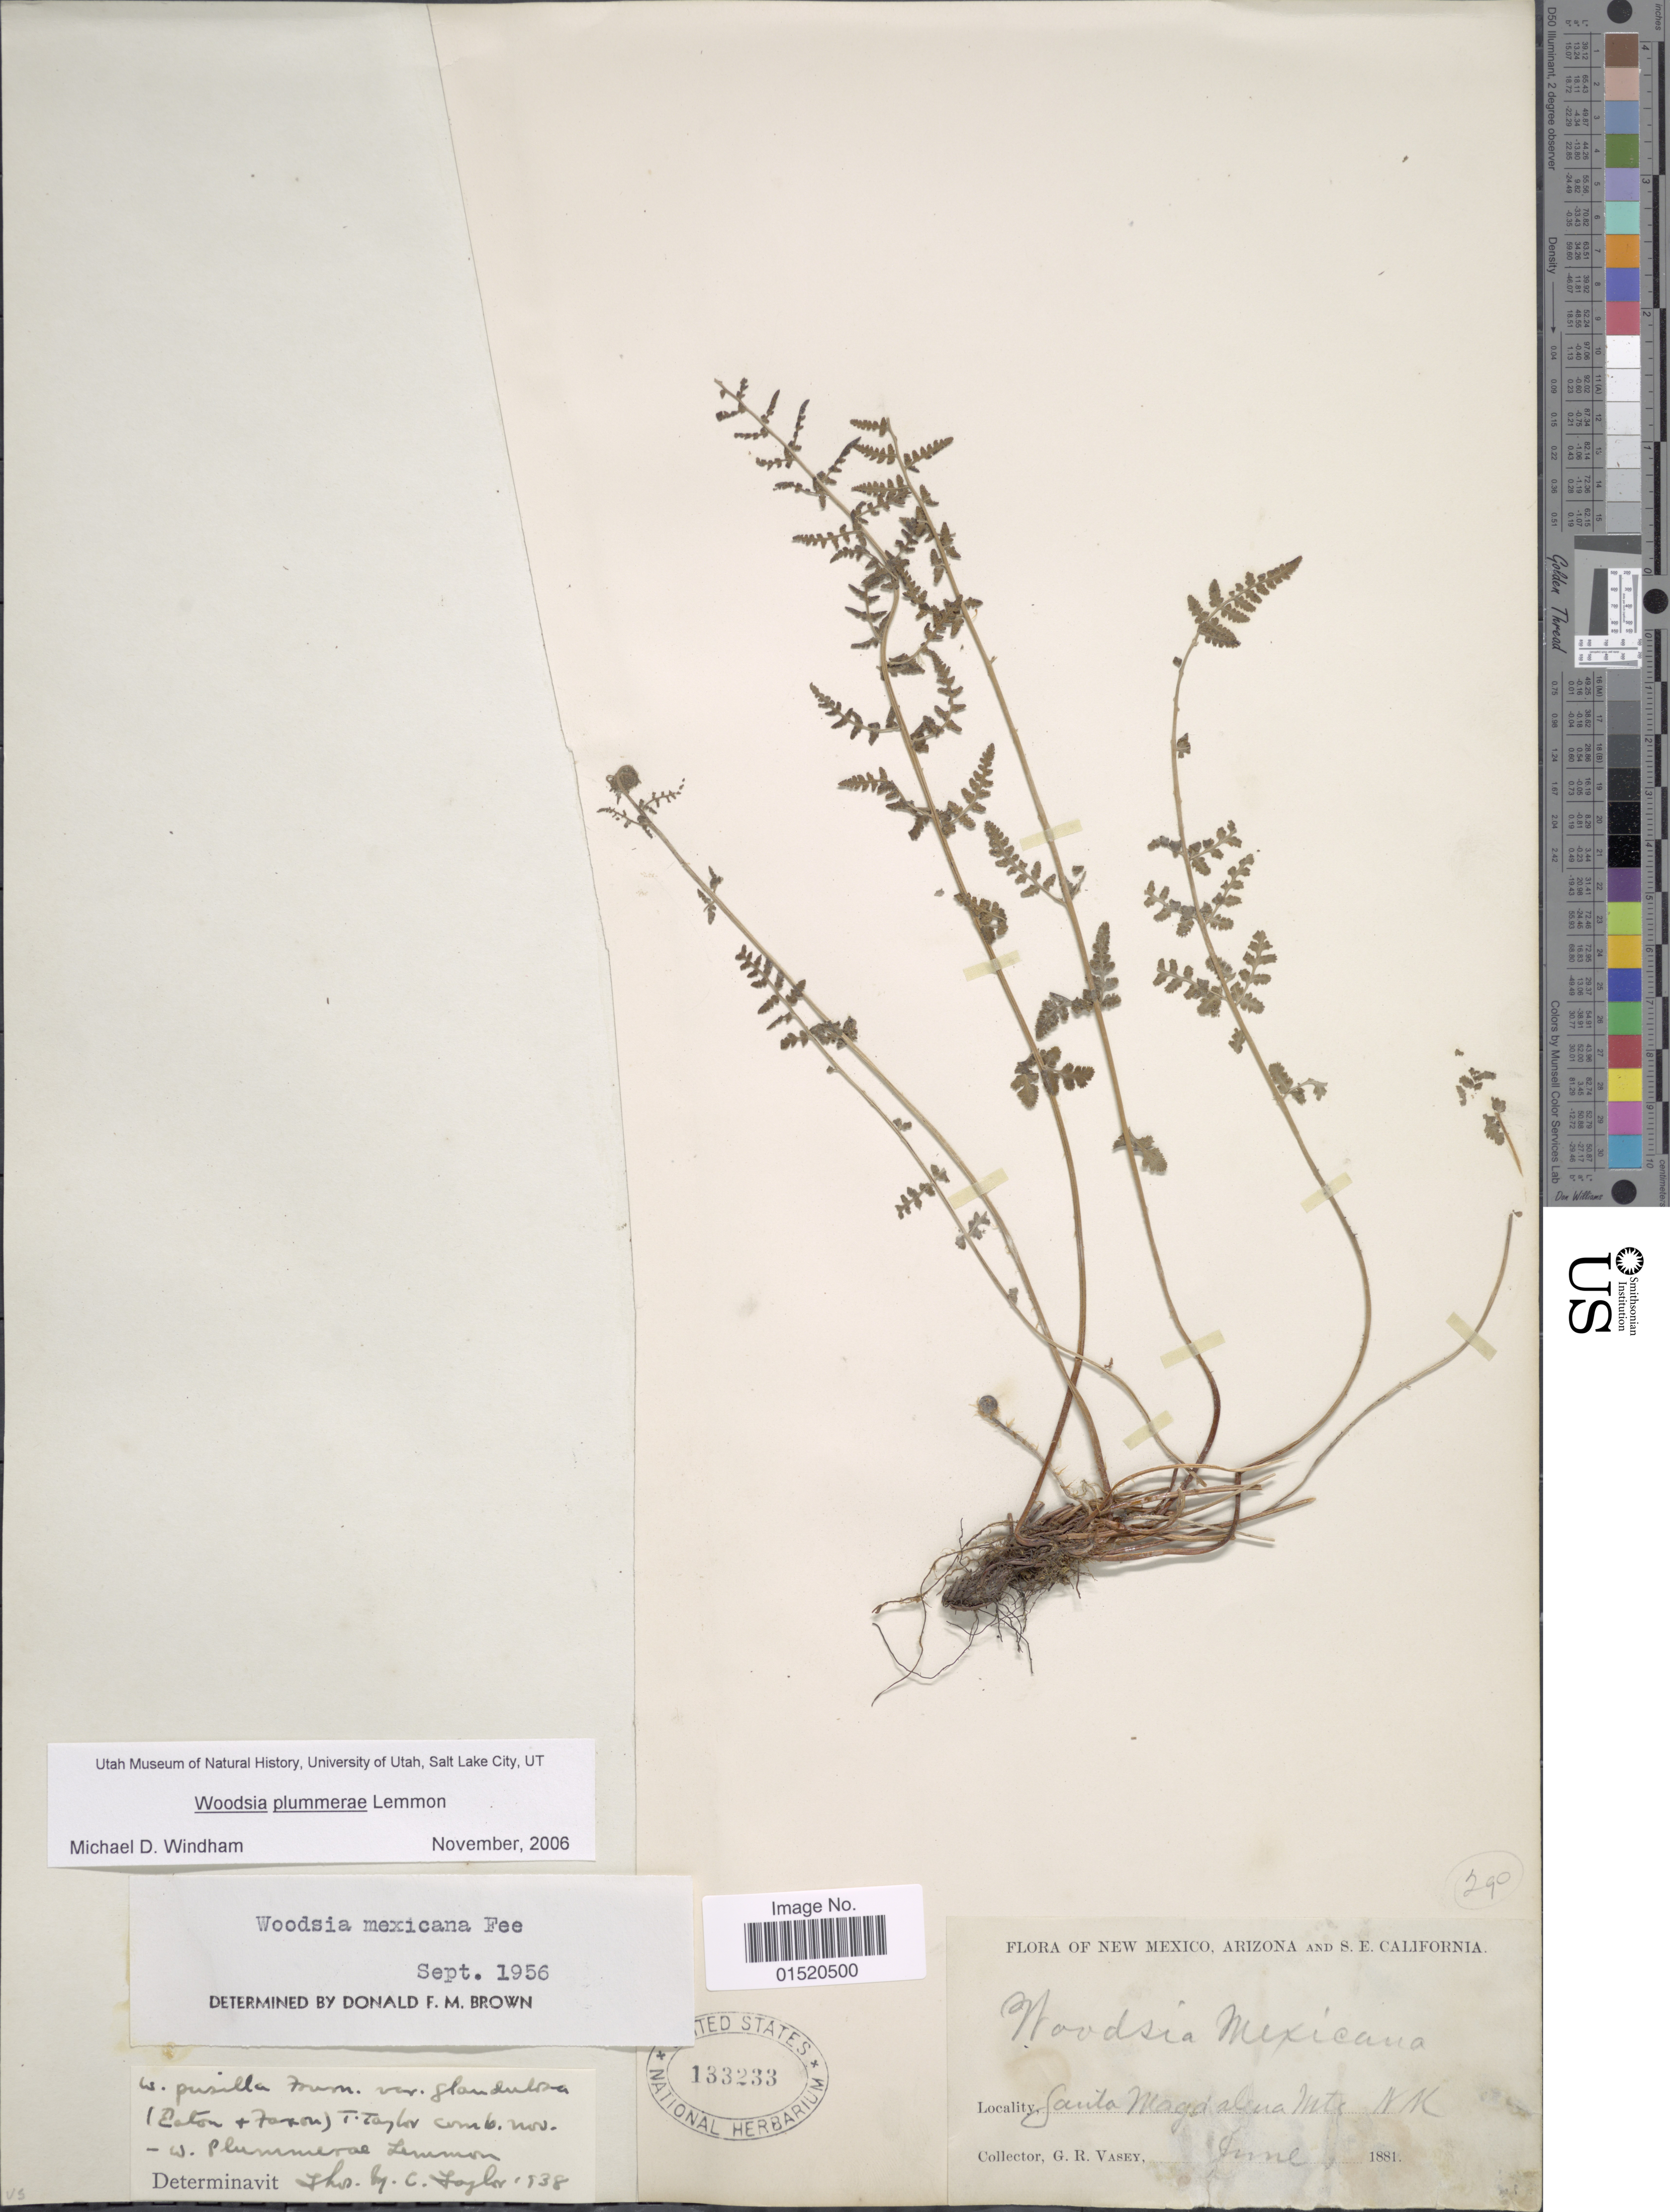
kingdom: Plantae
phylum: Tracheophyta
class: Polypodiopsida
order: Polypodiales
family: Woodsiaceae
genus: Woodsia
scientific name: Woodsia plummerae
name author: Lemmon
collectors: G. R. Vasey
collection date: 1881-06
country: United States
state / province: New Mexico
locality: Arizona and S.E. California, Santa Magdalena Mts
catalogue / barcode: US 133233